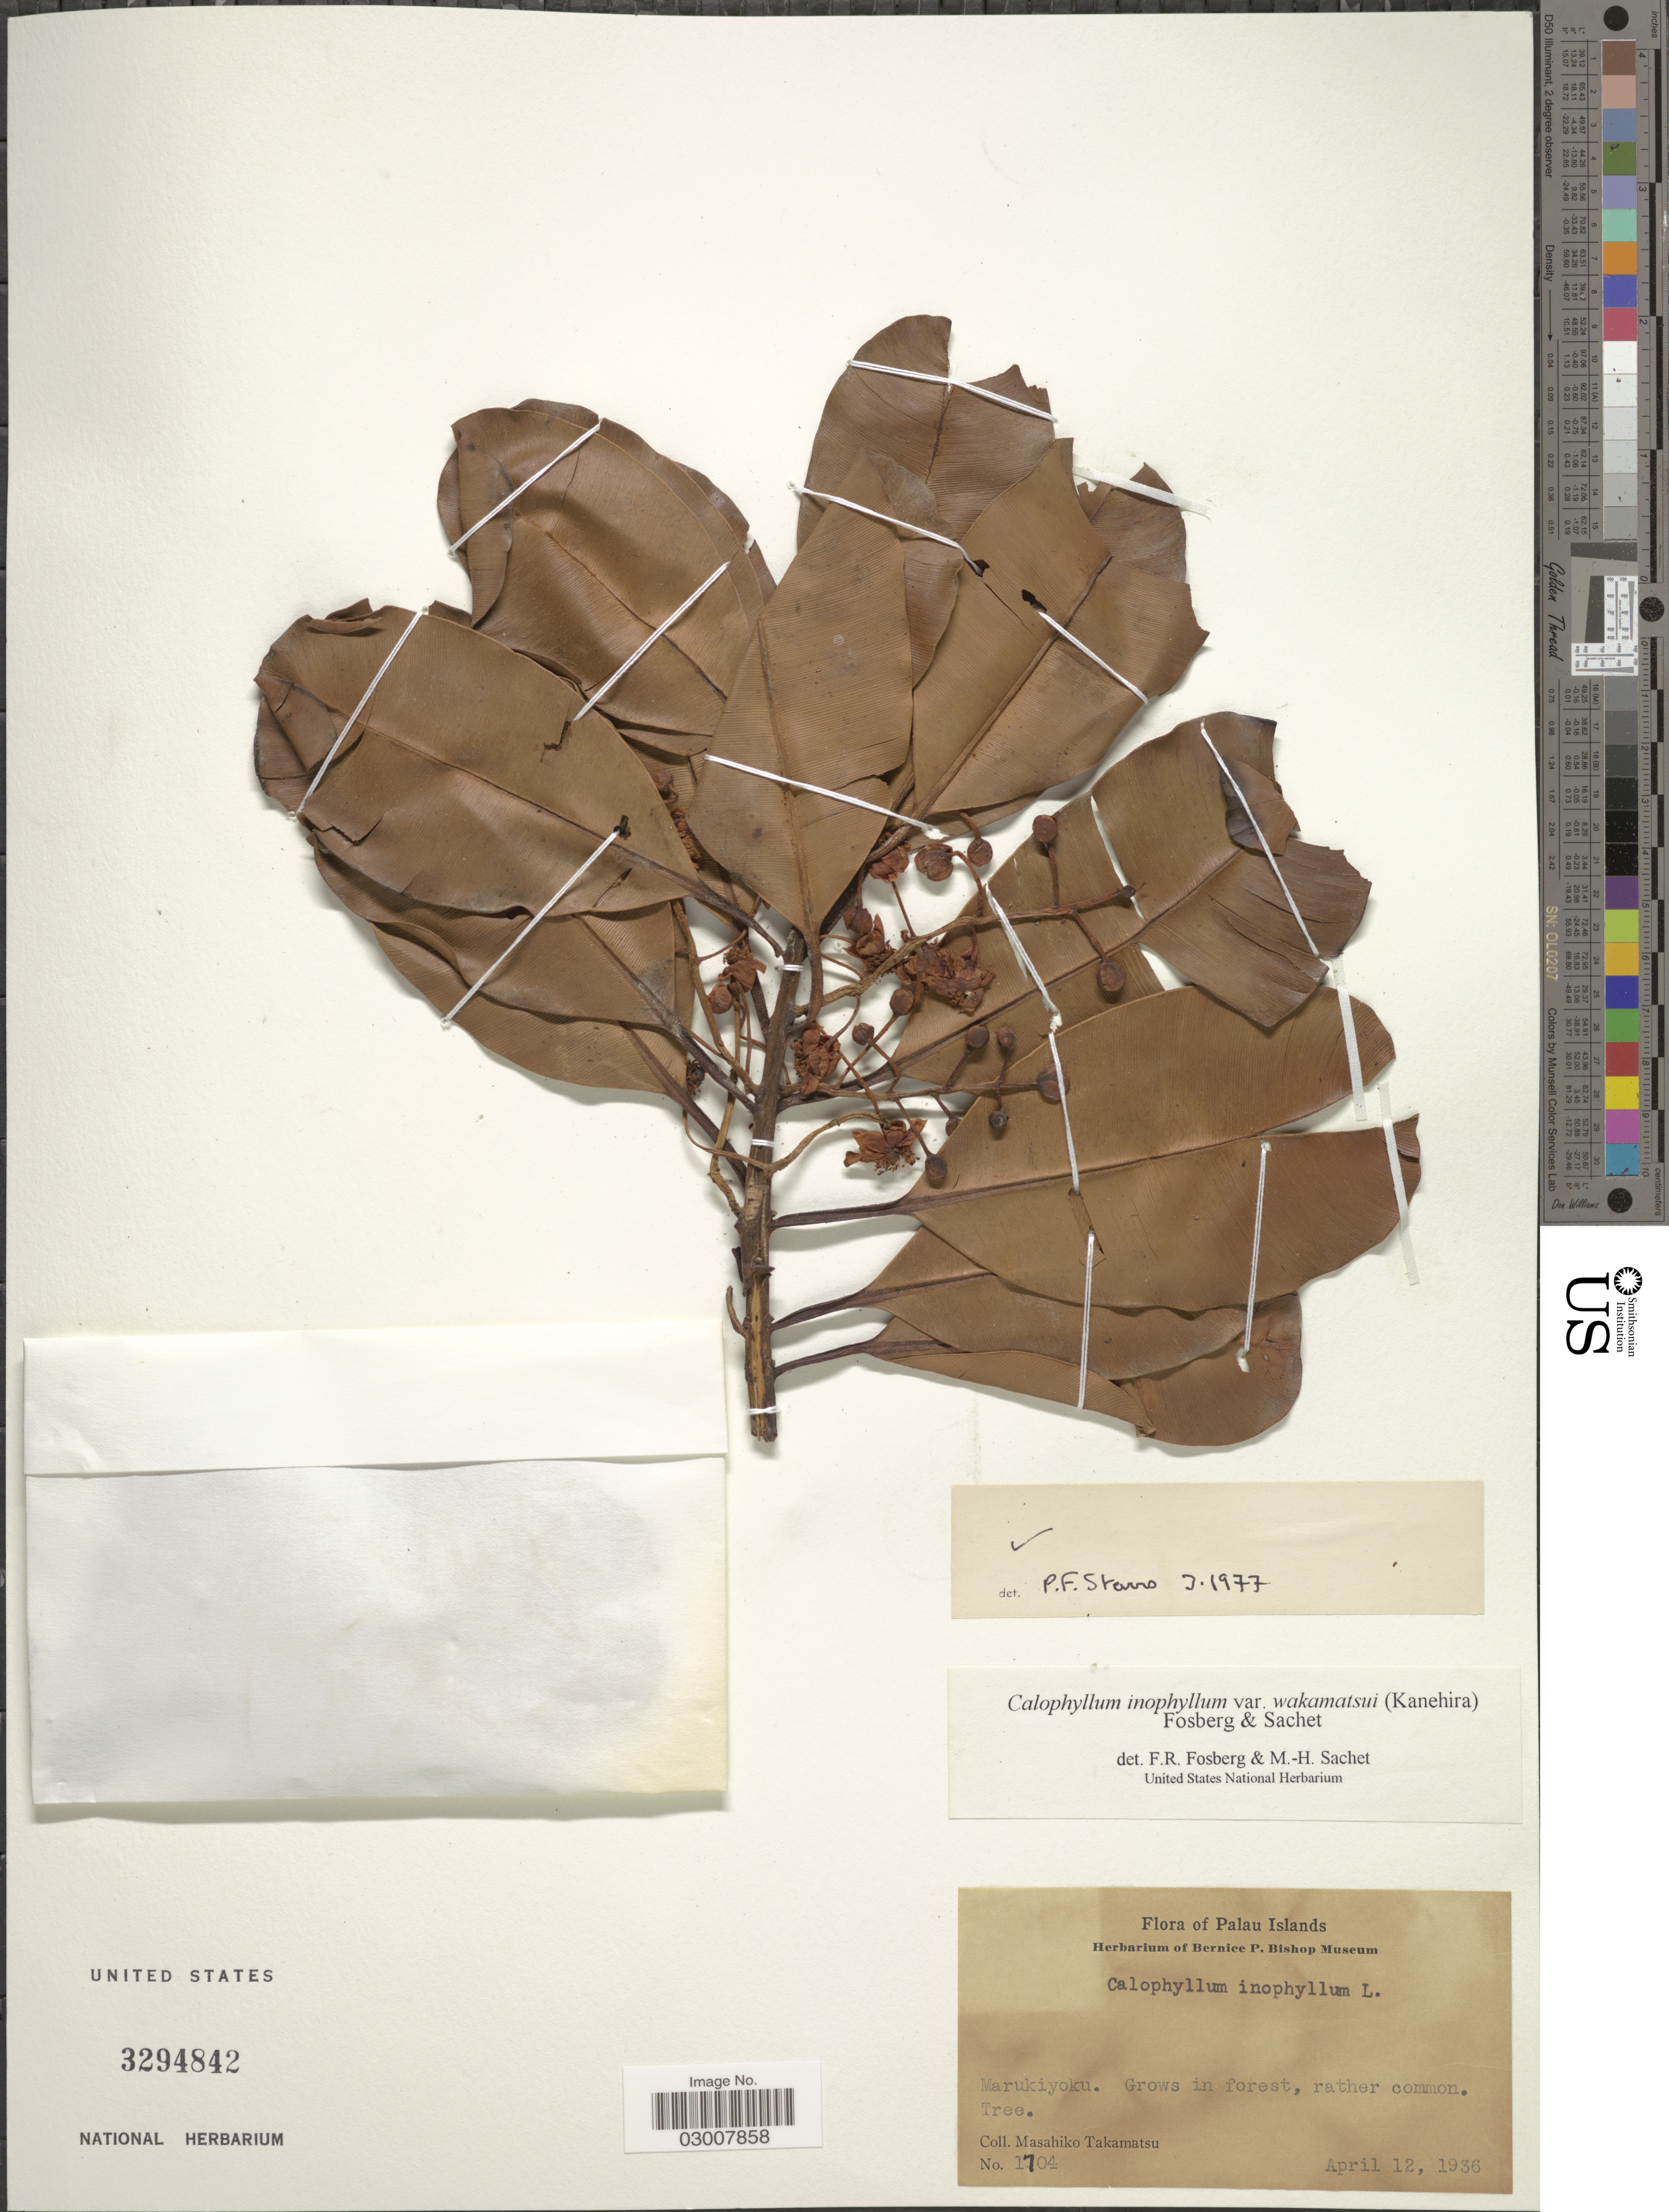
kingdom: Plantae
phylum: Tracheophyta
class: Magnoliopsida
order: Malpighiales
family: Calophyllaceae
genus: Calophyllum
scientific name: Calophyllum inophyllum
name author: L.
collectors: M. Takamatsu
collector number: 1704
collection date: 1936-04-12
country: Palau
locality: Palau Islands. Marukiyoku.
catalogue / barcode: US 3294842